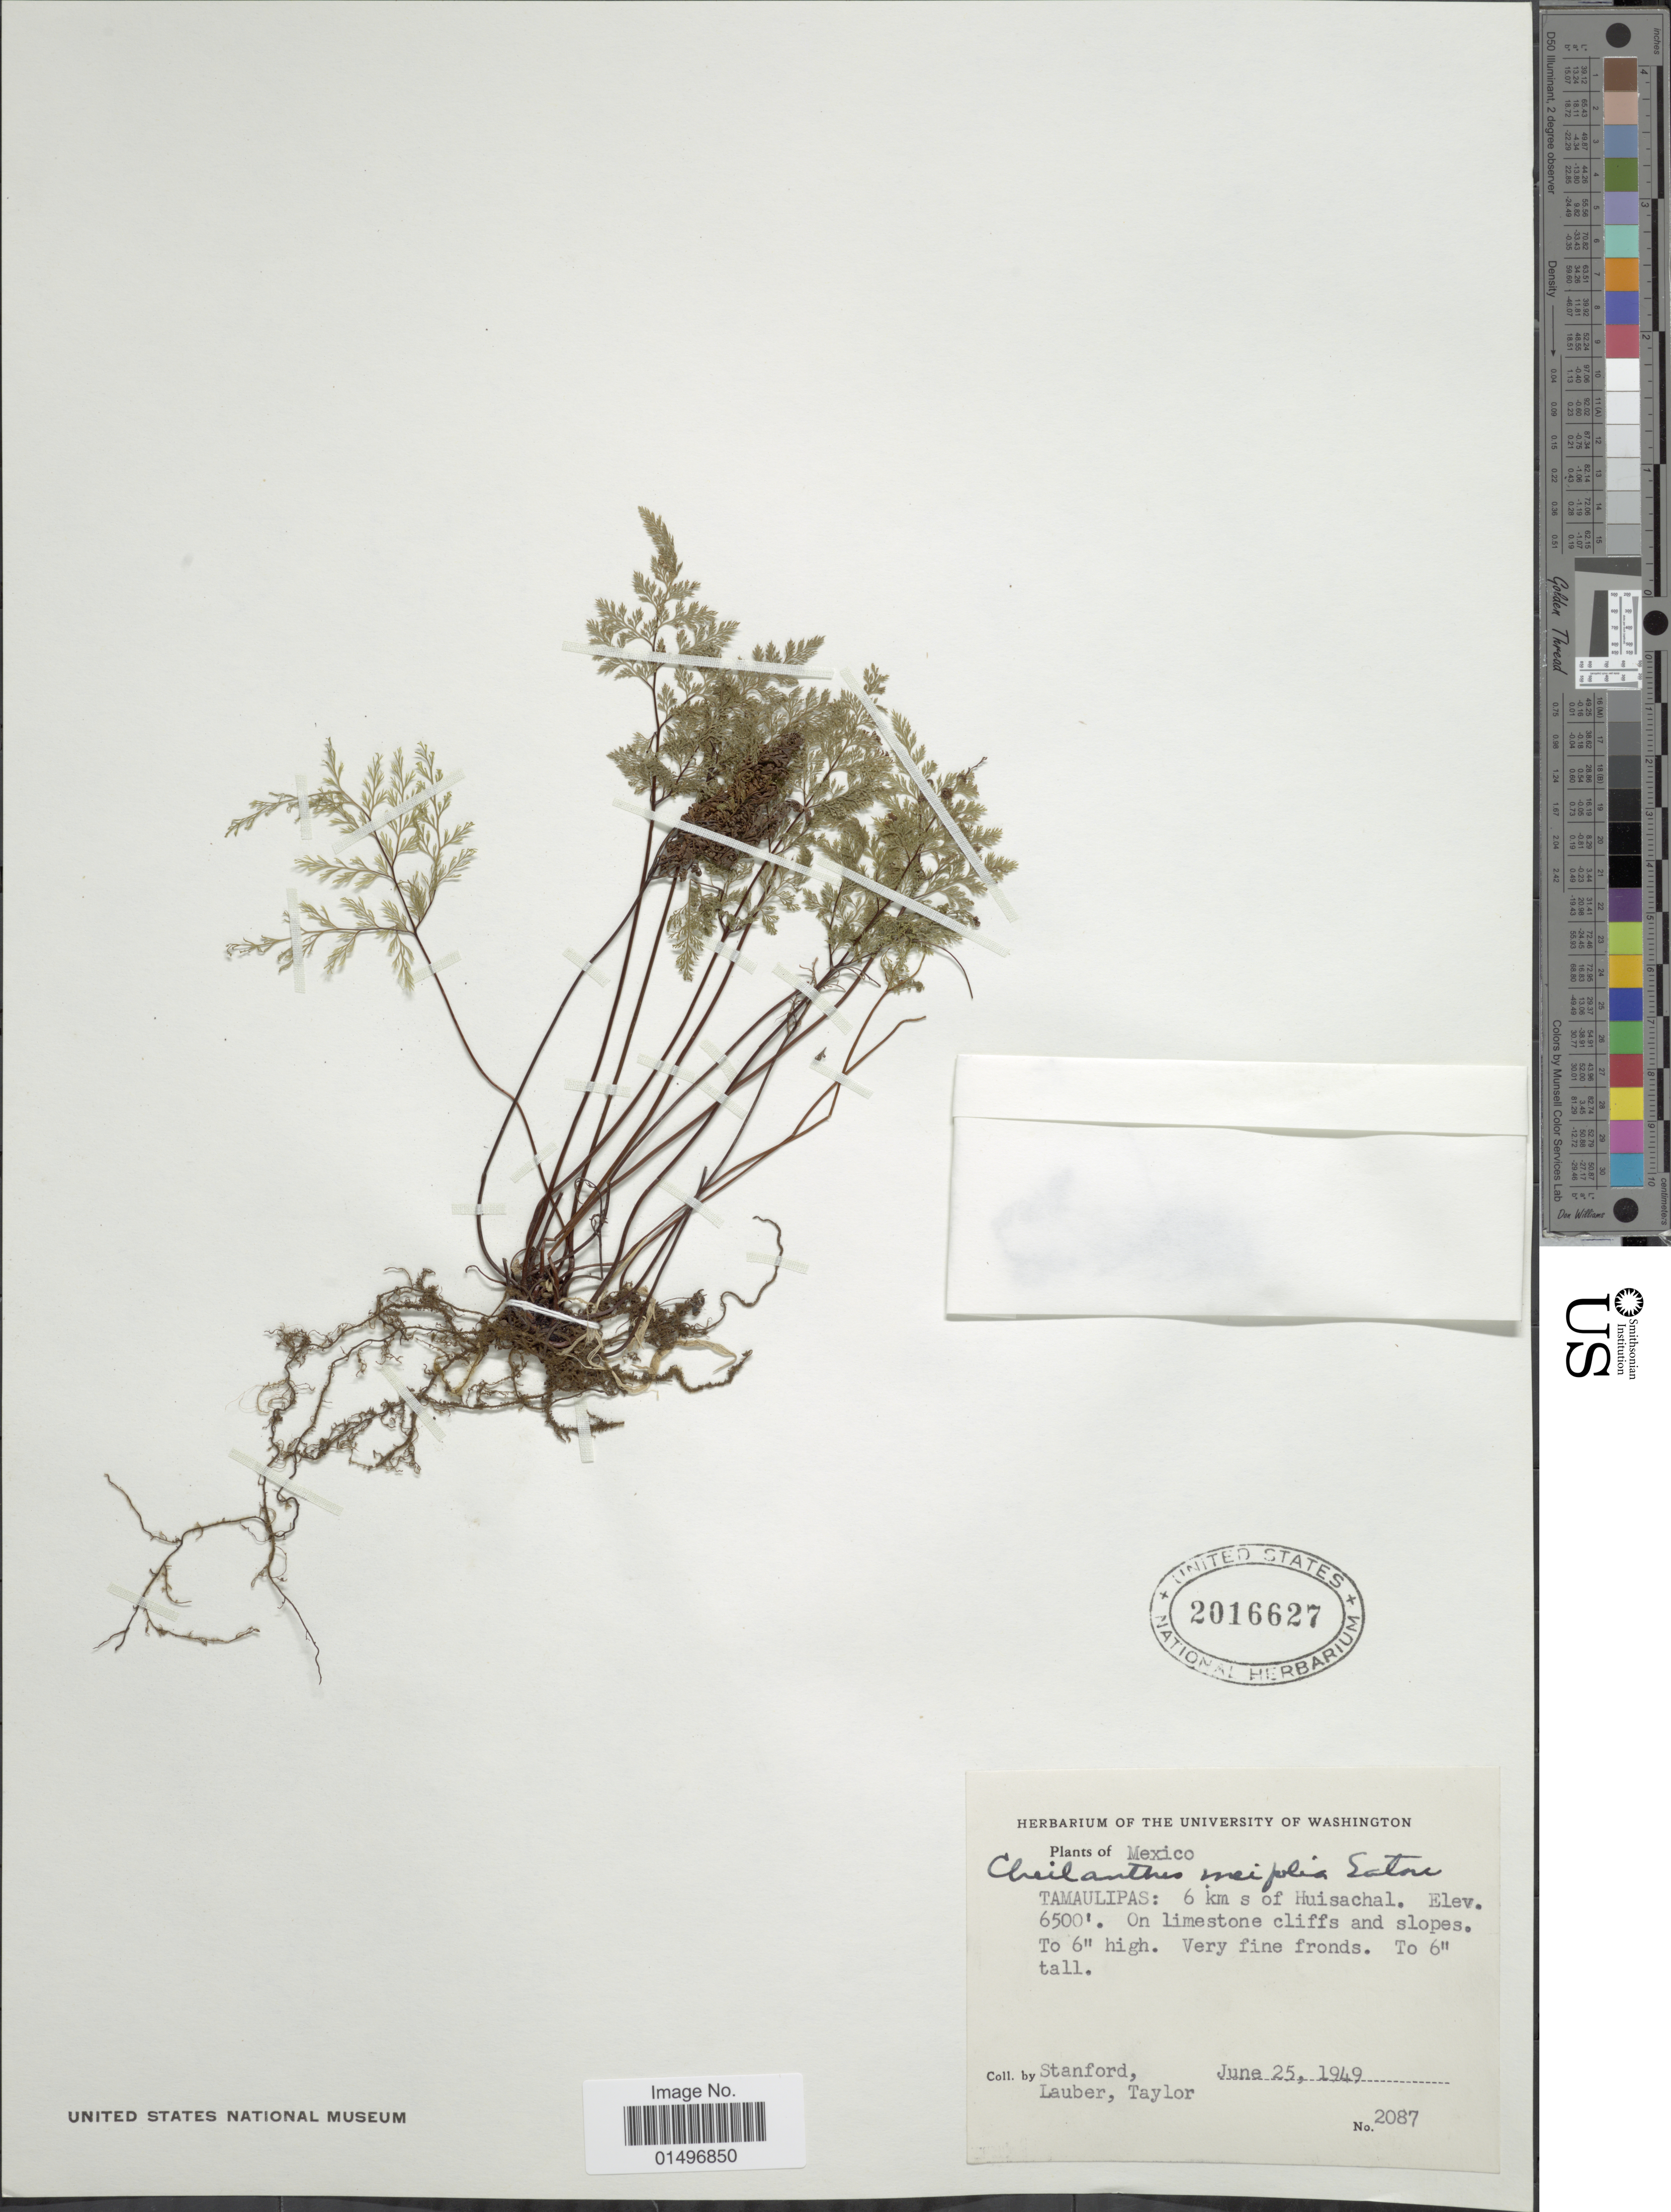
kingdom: Plantae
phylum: Tracheophyta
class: Polypodiopsida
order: Polypodiales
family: Pteridaceae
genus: Aspidotis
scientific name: Aspidotis meifolia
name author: (D.C. Eaton) Pic. Serm.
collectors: -. Stanford, Lauber, -- & -- Taylor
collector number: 2087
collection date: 1949-06-25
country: Mexico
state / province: Tamaulipas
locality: Mexico, Tamaulipas: 6 km s of Huisachal.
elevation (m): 1981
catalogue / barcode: US 2016627